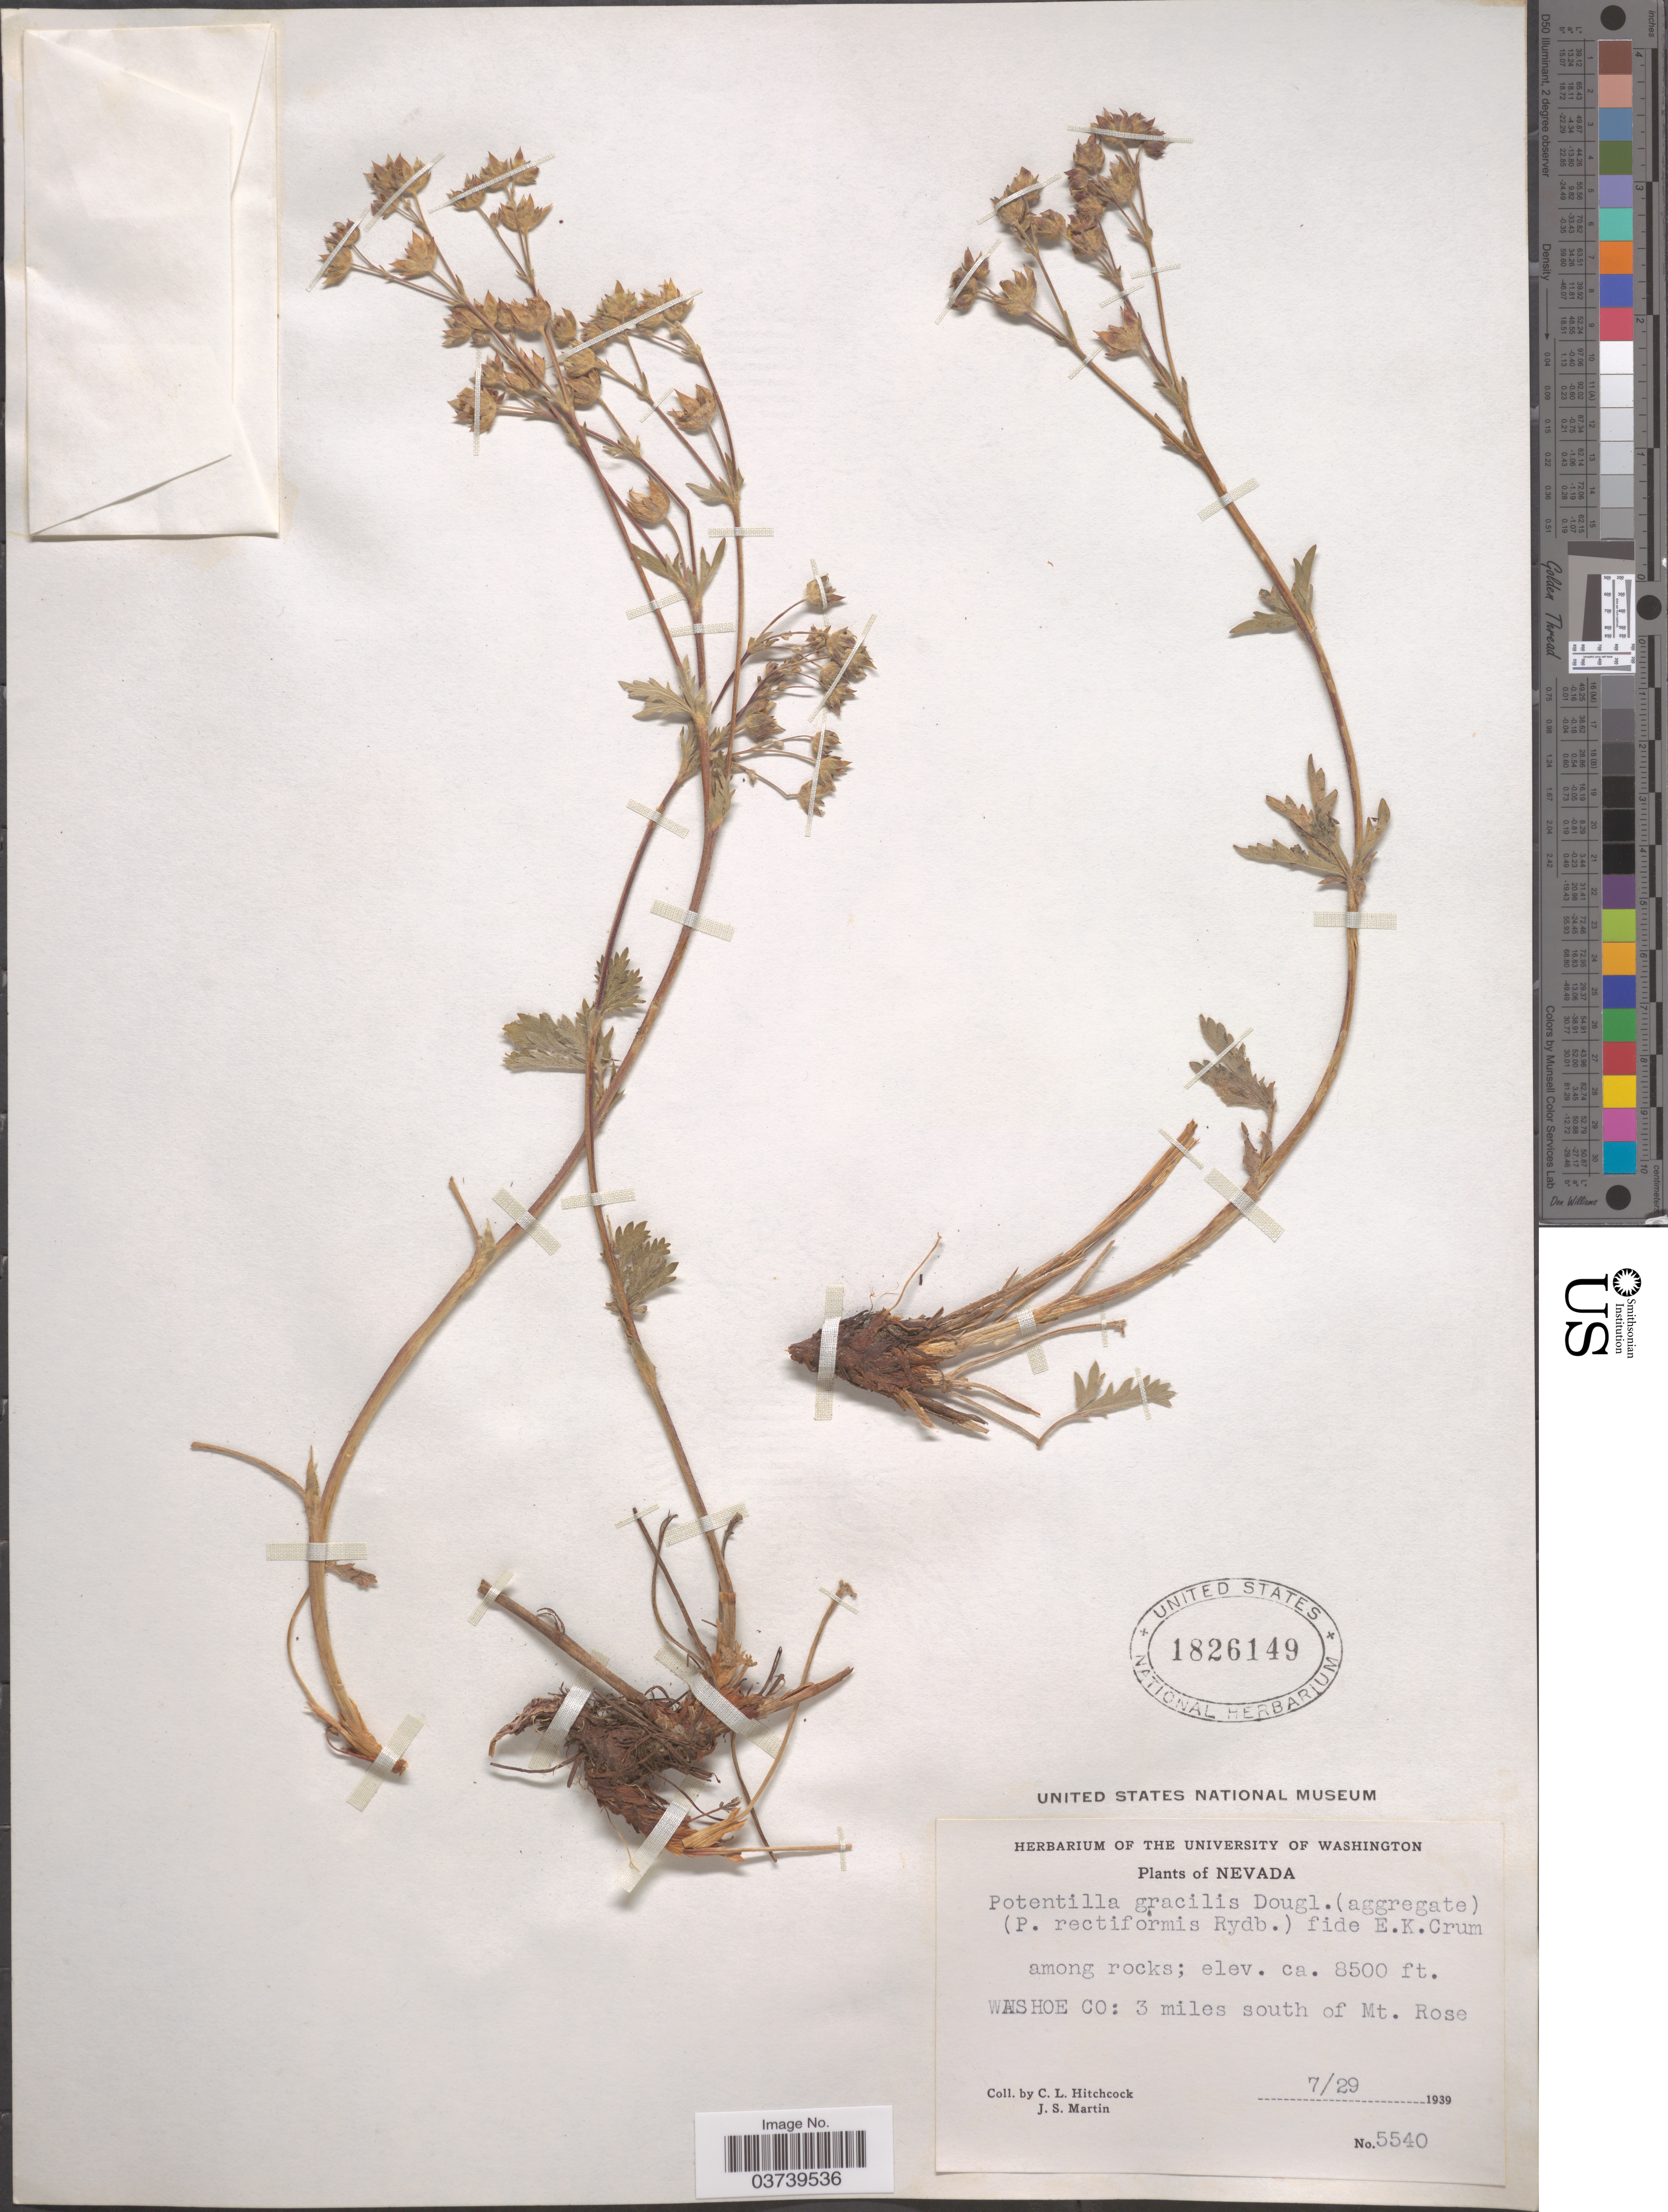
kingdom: Plantae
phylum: Tracheophyta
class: Magnoliopsida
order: Rosales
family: Rosaceae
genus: Potentilla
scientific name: Potentilla gracilis var. fastigiata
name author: (Nutt.) S. Watson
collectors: C. L. Hitchcock & J. S. Martin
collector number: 5540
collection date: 1939-07-29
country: United States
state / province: Nevada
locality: Washoe Co: 3 miles south of Mt. Rose.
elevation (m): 2591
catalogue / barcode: US 1826149